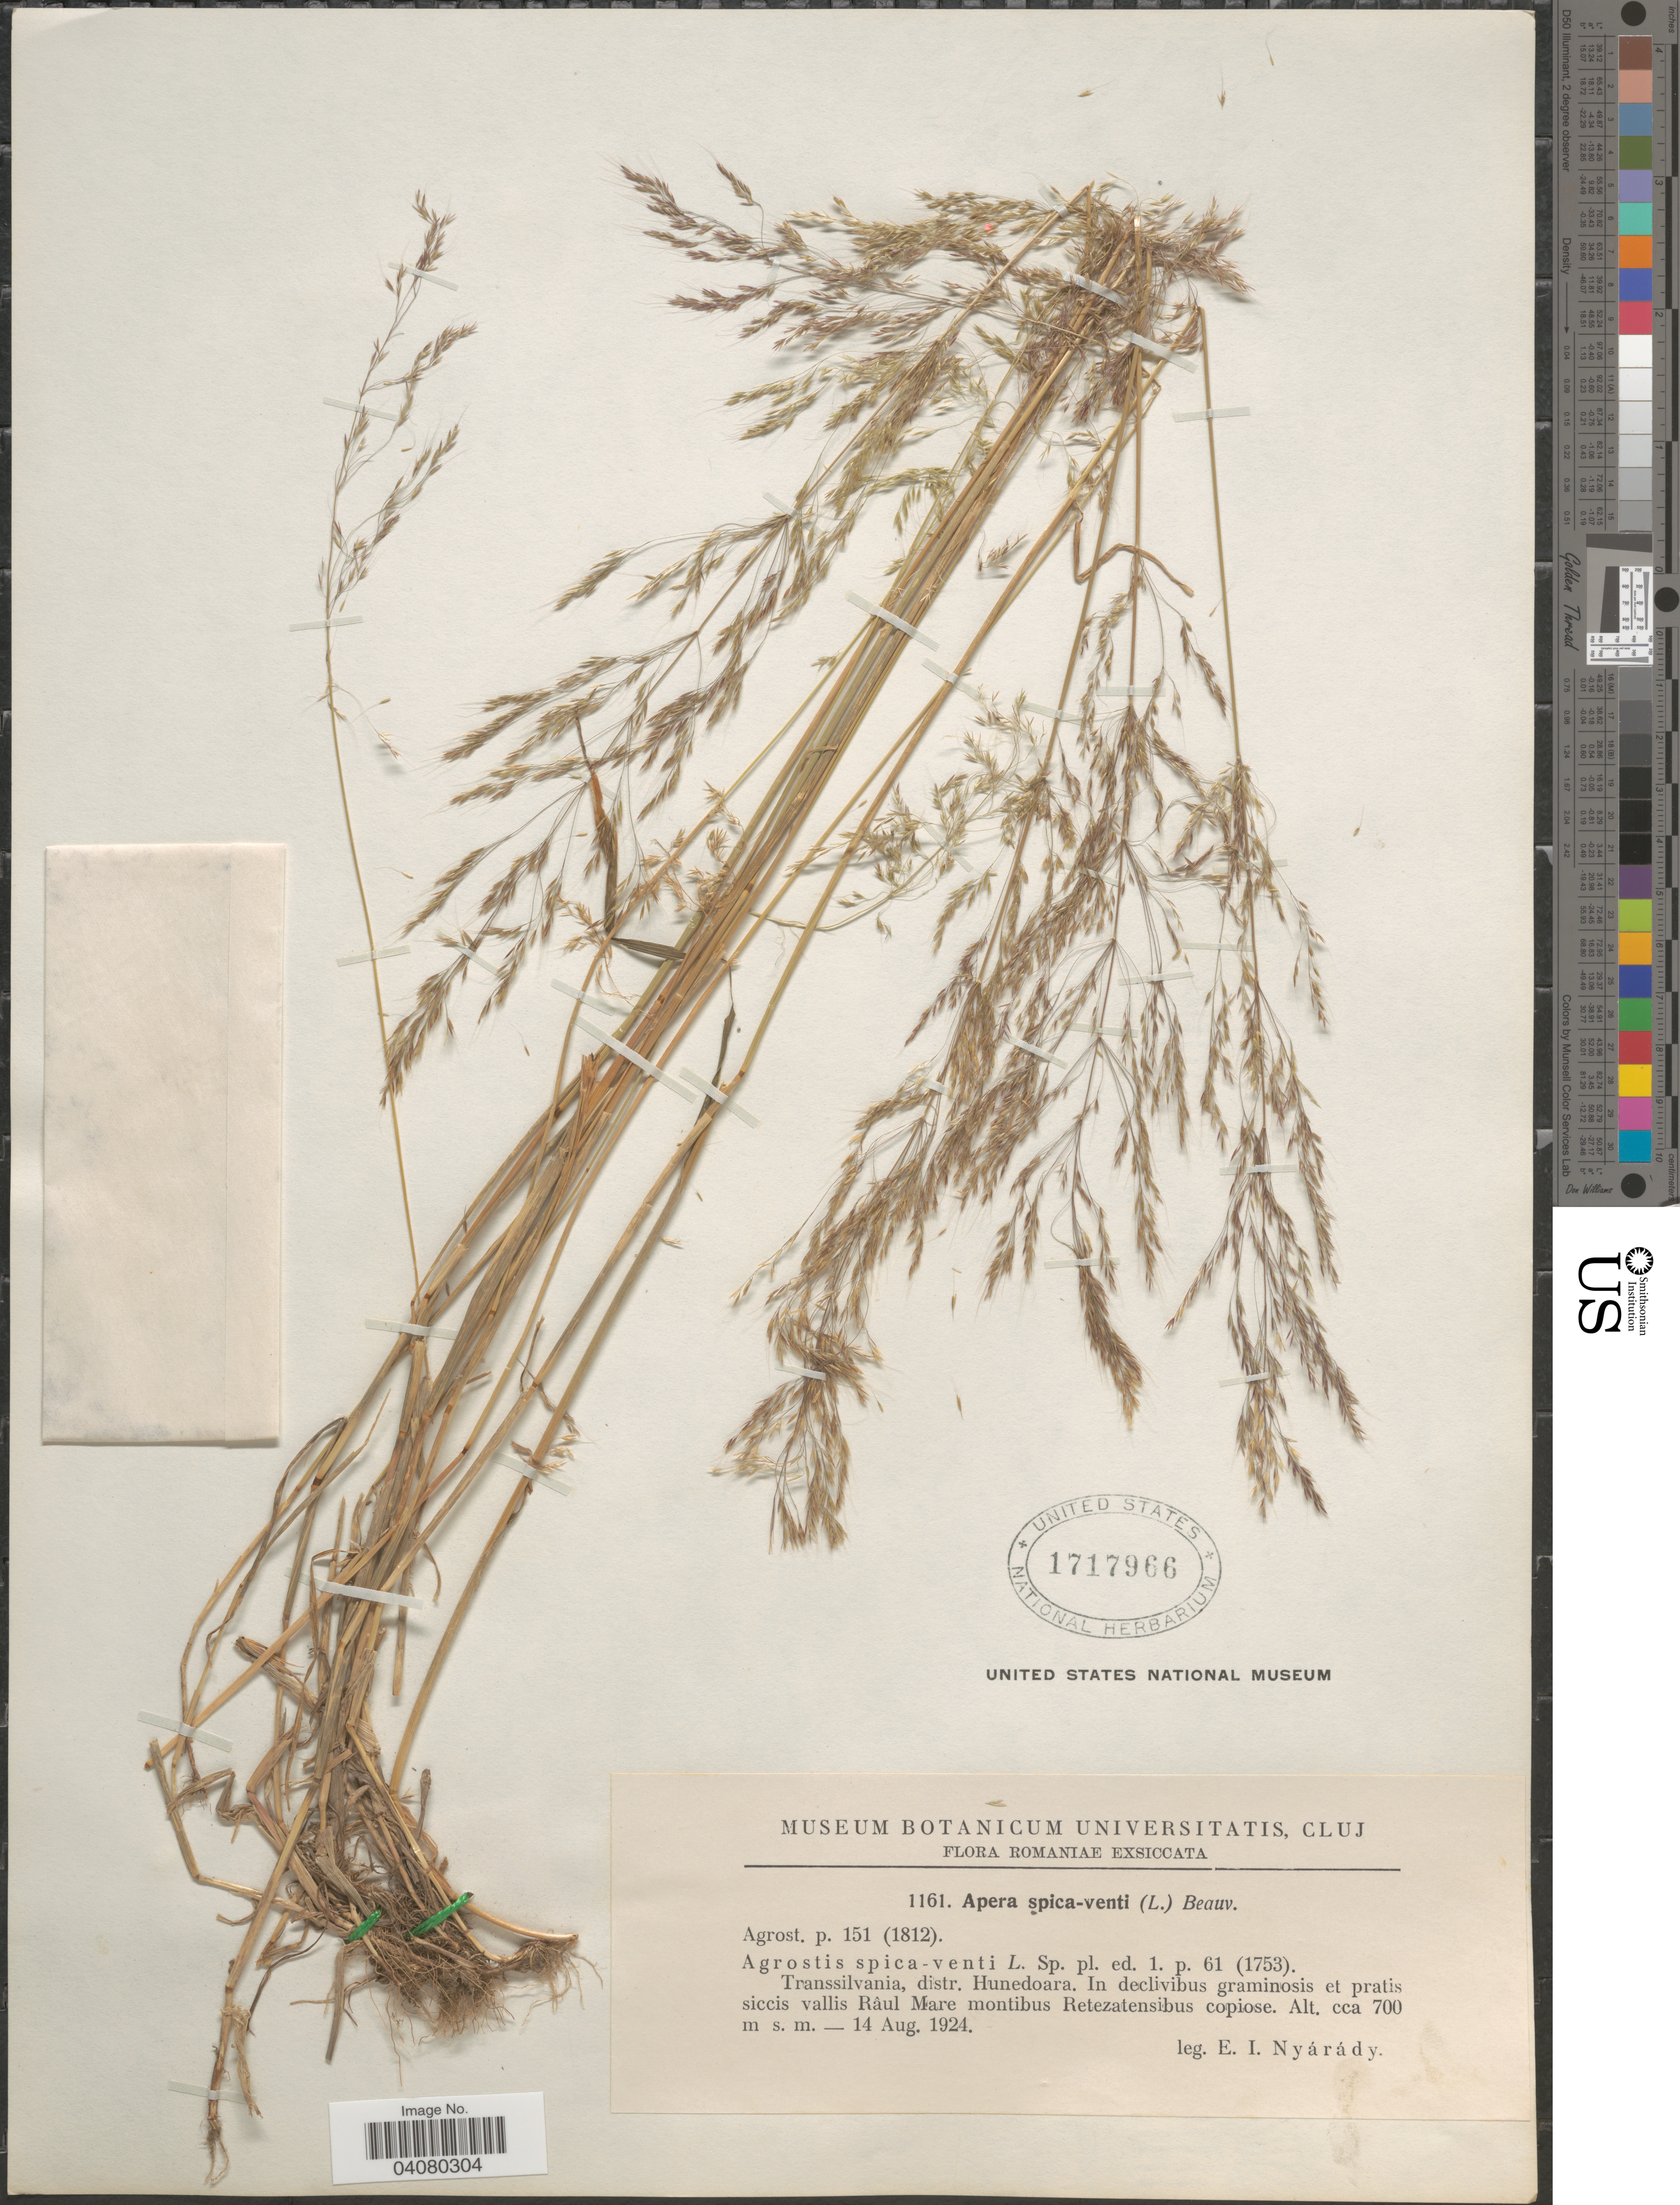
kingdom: Plantae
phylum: Tracheophyta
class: Liliopsida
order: Poales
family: Poaceae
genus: Apera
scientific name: Apera spica-venti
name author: (L.) P. Beauv.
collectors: E. Nyarady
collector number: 1161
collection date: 1924-08-14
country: Romania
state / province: Hunedoara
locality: Transsilvania, distr. Hunedoara. In declivibus graminosis et pratis siccis vallis Râul Mare montibus Retezatensibus copiose.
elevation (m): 700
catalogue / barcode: US 1717966